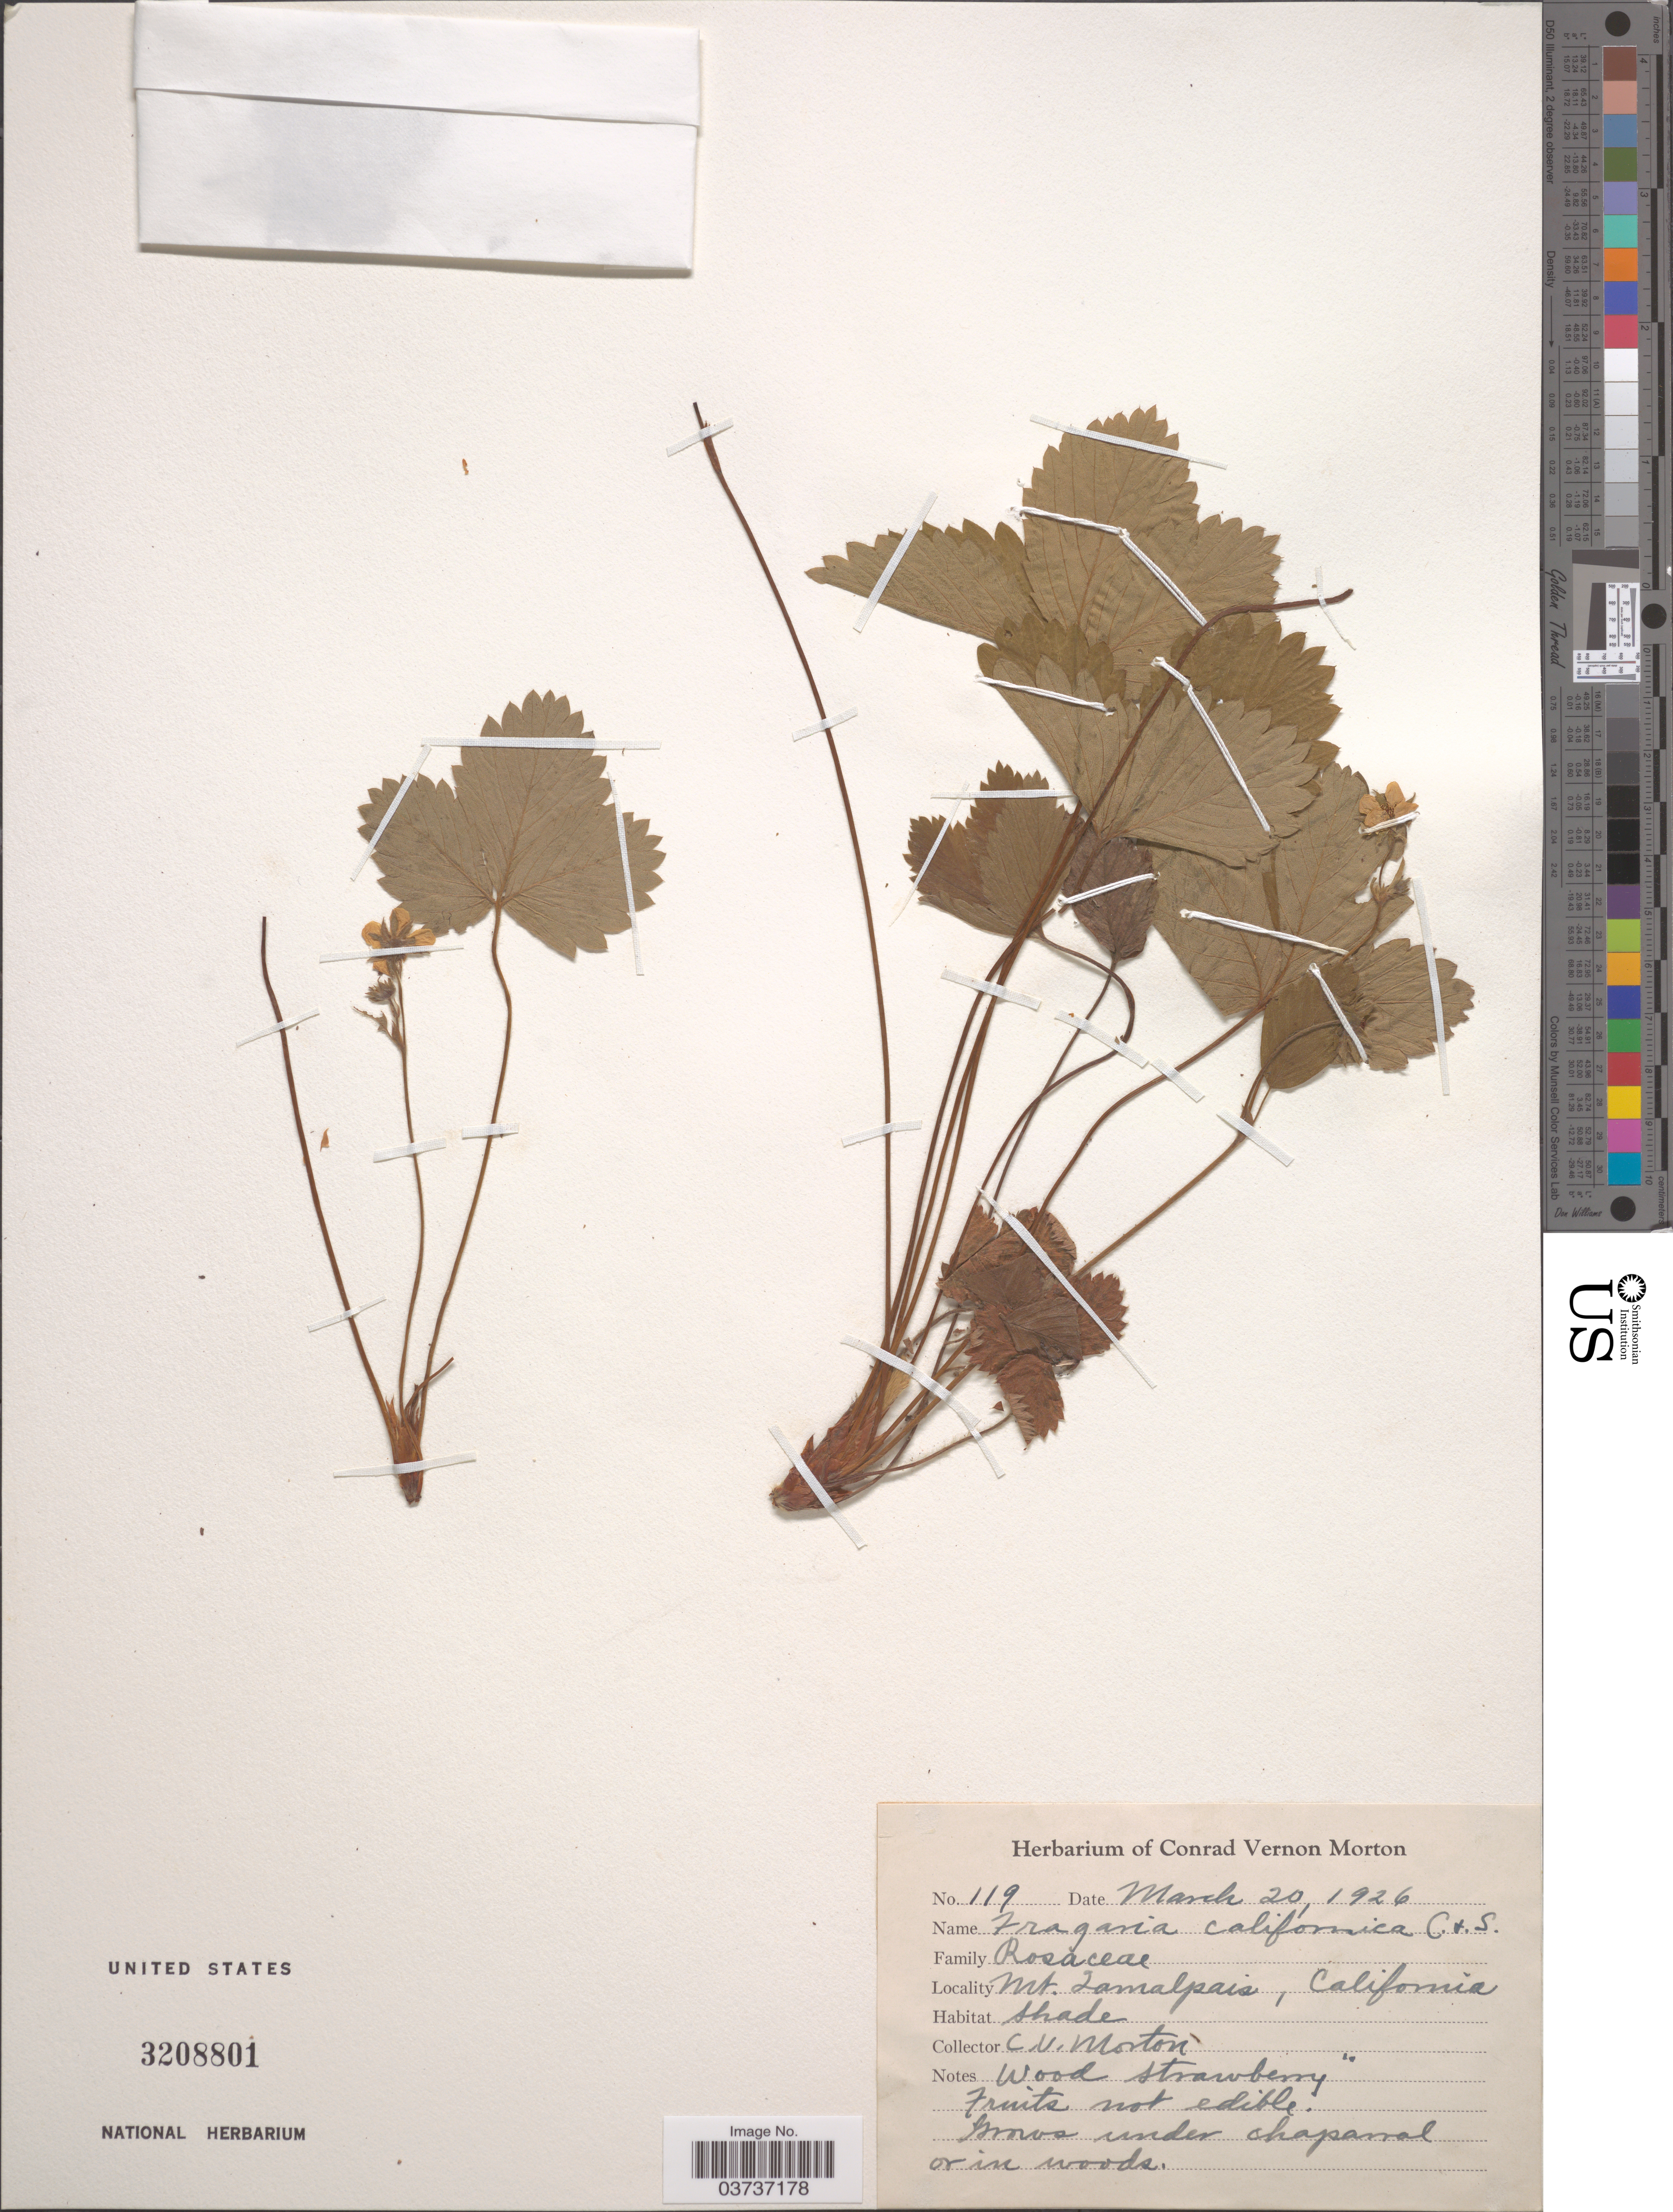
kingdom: Plantae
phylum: Tracheophyta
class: Magnoliopsida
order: Rosales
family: Rosaceae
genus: Fragaria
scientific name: Fragaria californica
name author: Cham. & Schltdl.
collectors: C. V. Morton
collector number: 119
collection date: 1926-03-20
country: United States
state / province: California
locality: Mt. Tamalpais.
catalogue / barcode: US 3208801